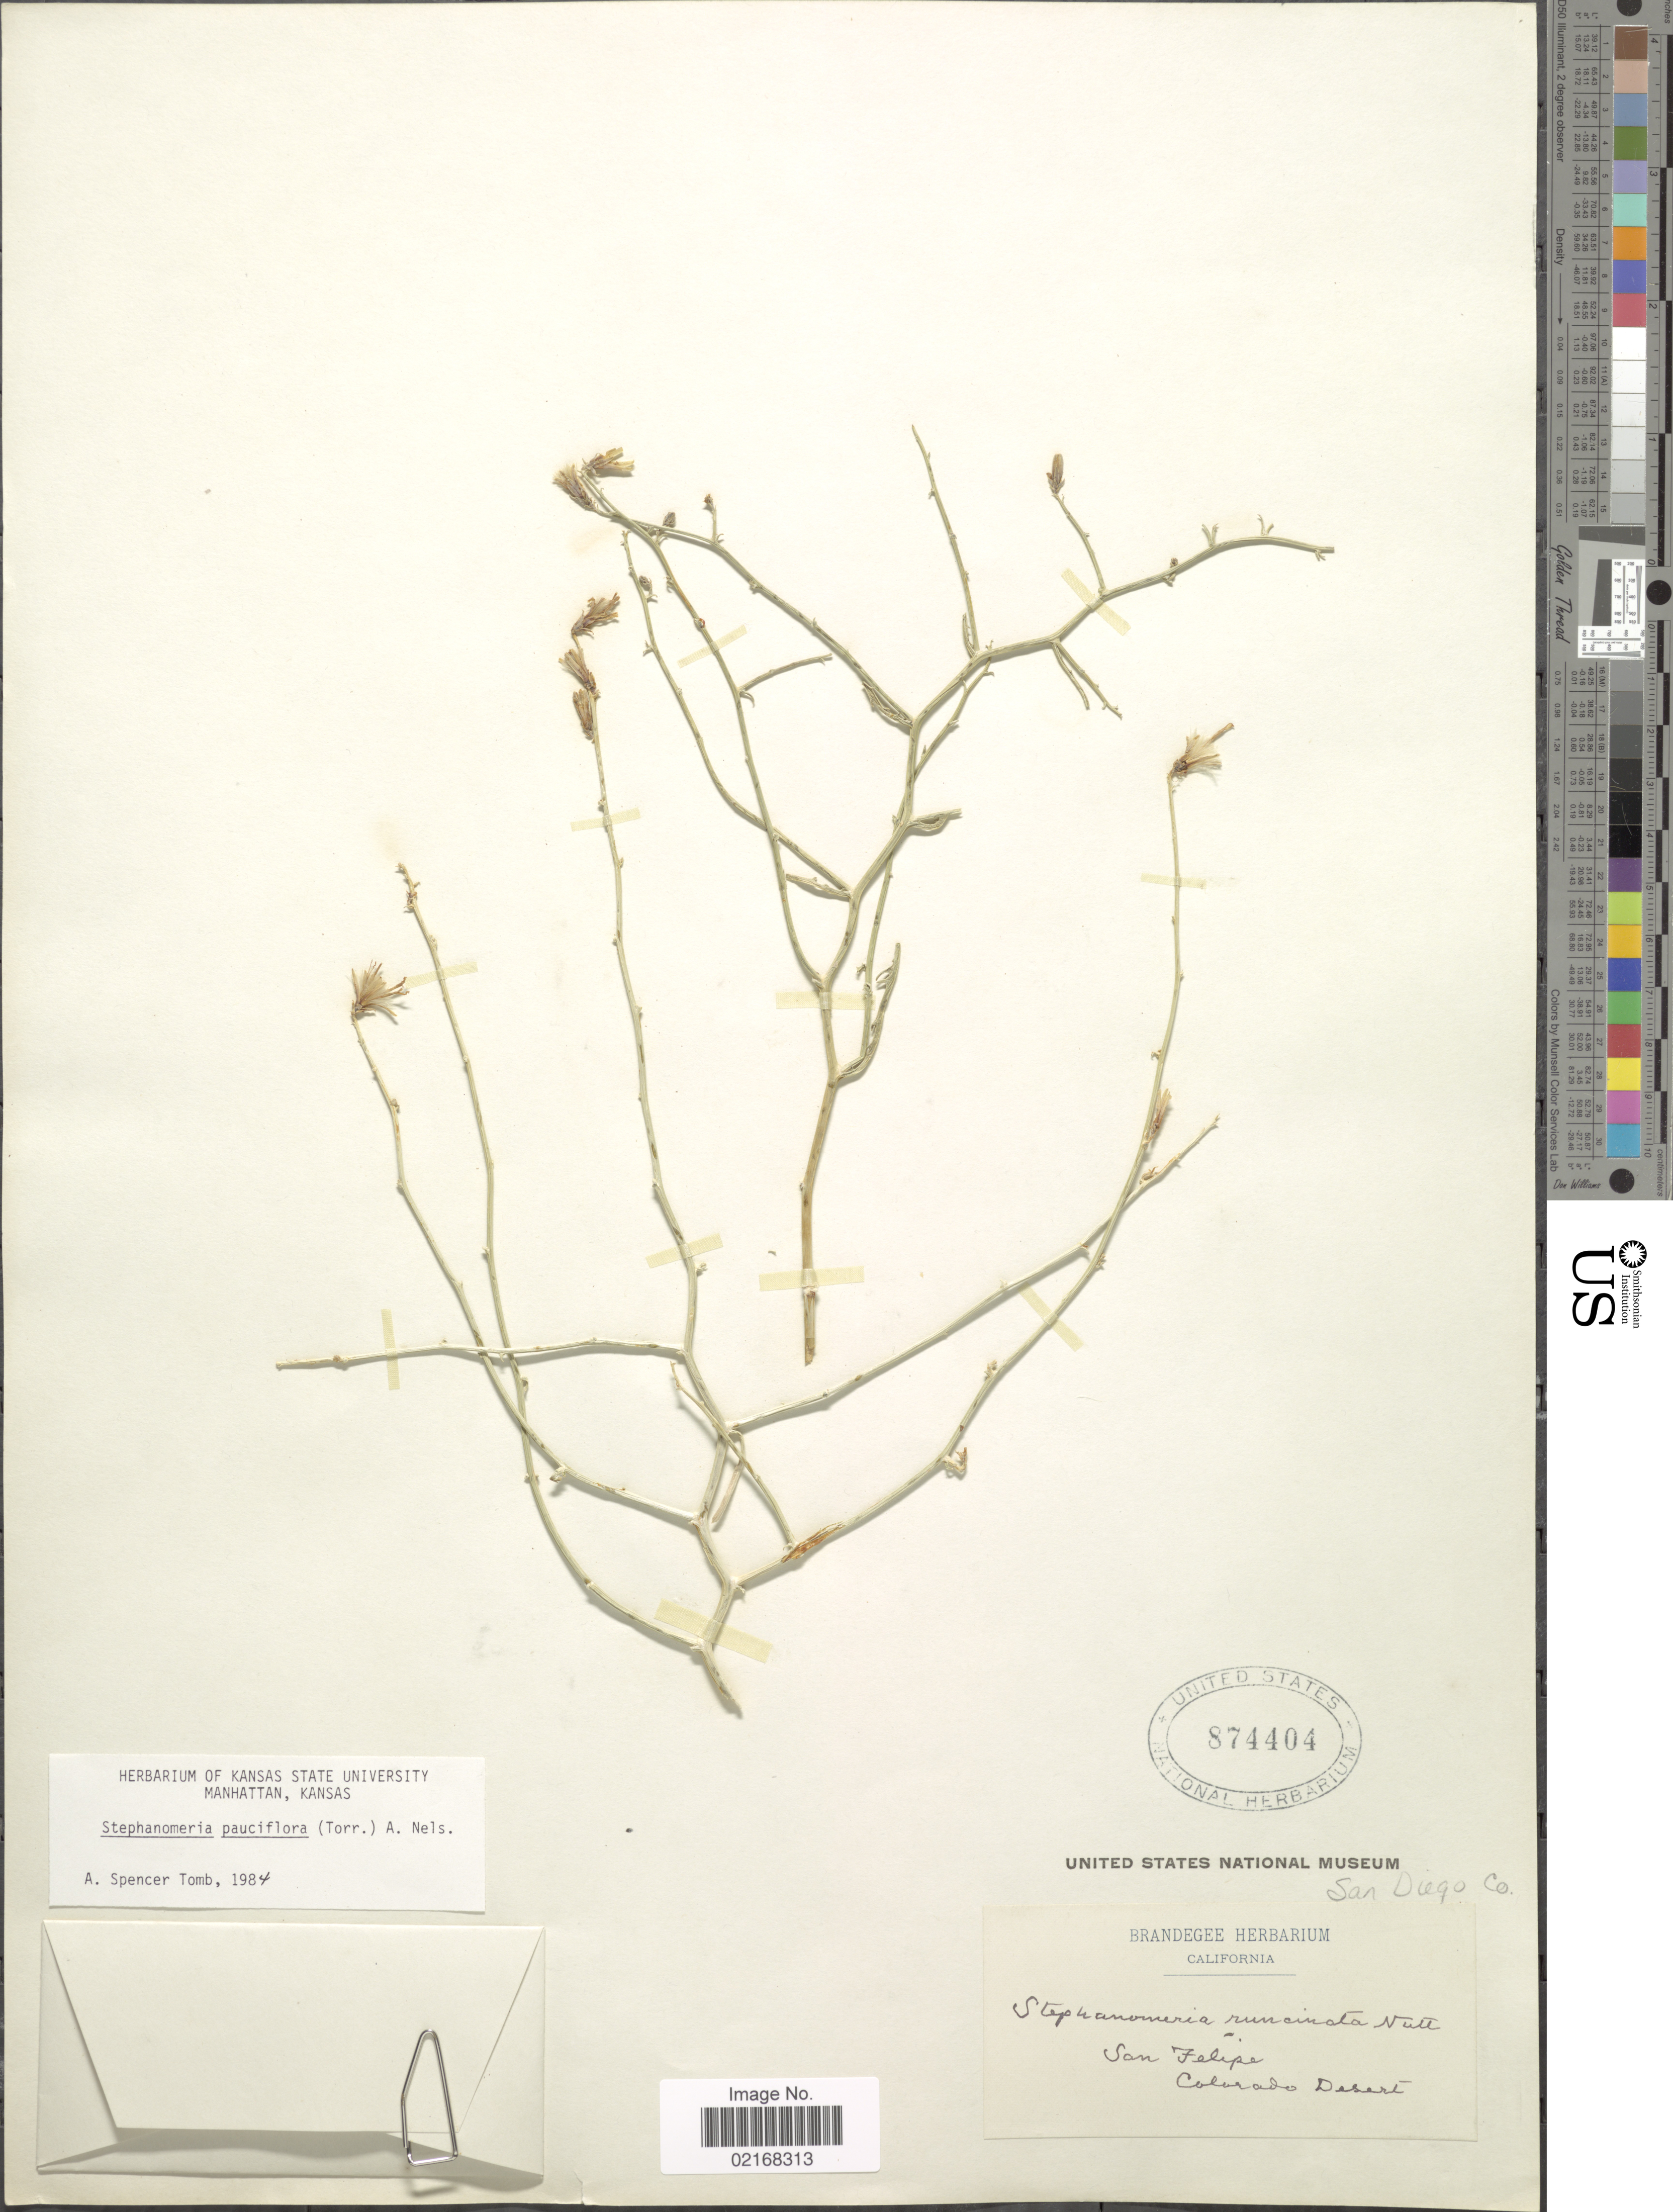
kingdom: Plantae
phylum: Tracheophyta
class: Magnoliopsida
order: Asterales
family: Asteraceae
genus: Stephanomeria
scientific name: Stephanomeria pauciflora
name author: (Torr.) A. Nelson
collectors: ex herb. of T. S. Brandegee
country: United States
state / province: California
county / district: San Diego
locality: San Felipe. Colorado Desert. San Diego Co.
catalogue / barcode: US 874404